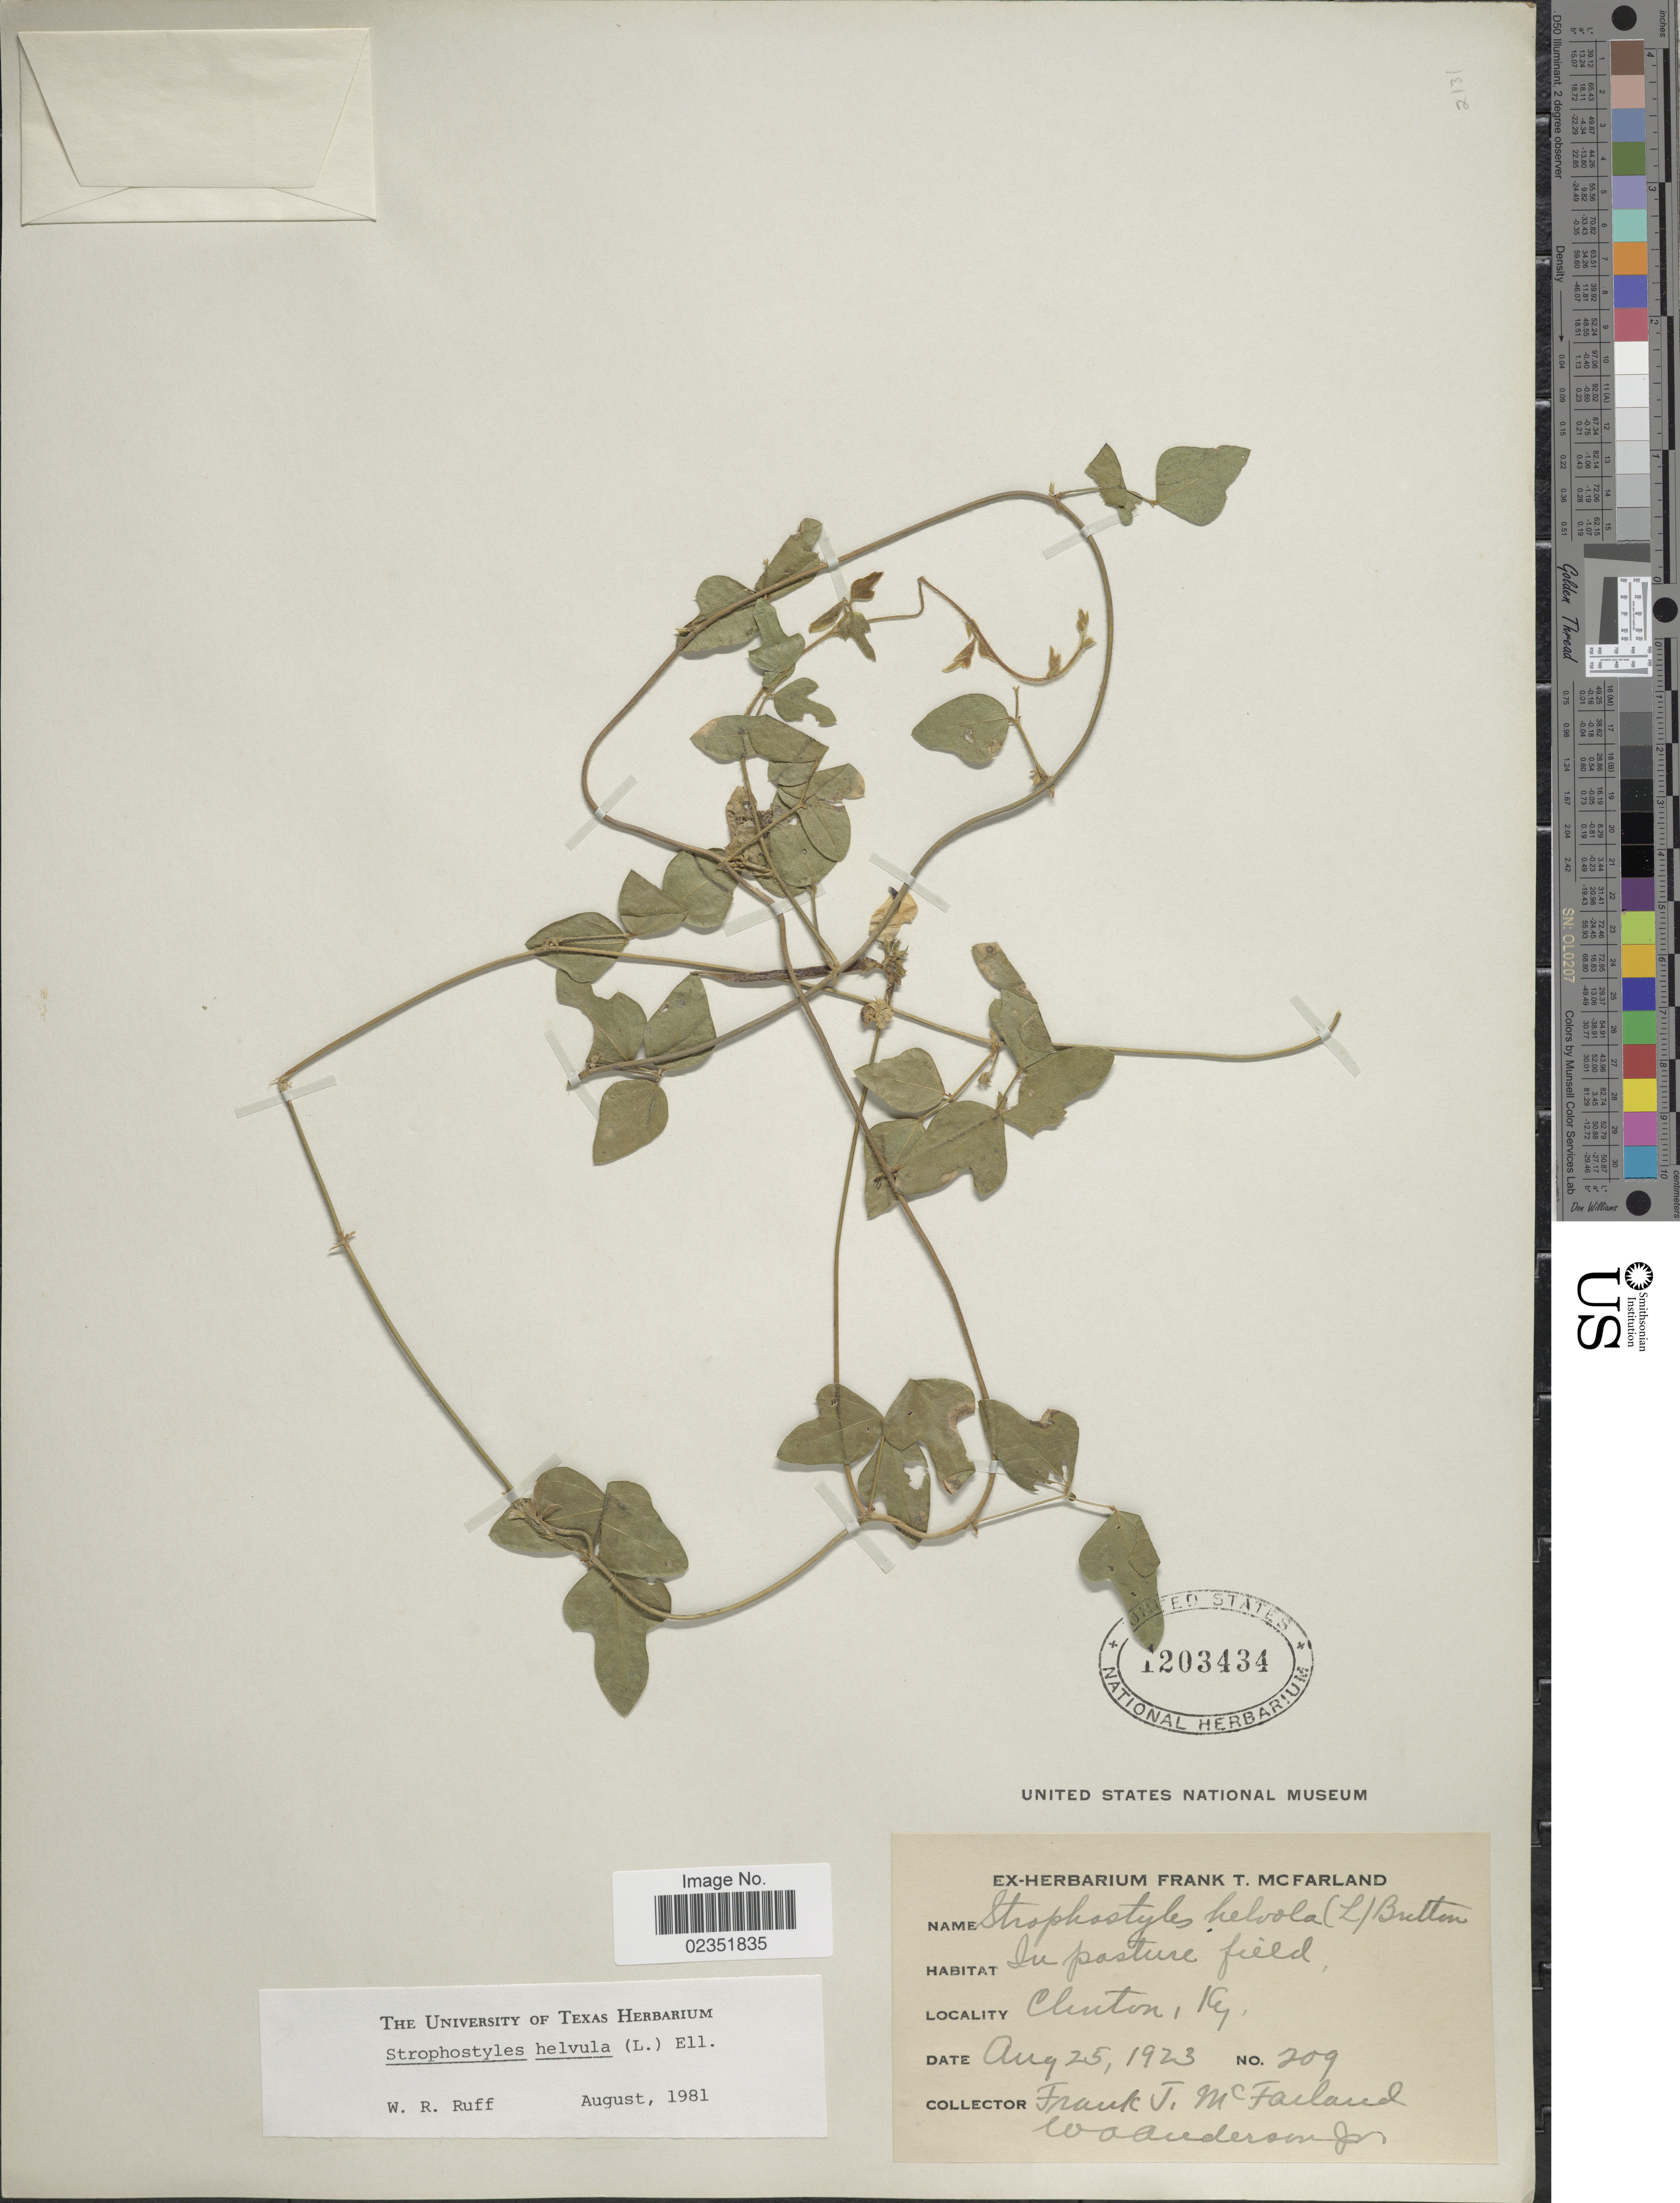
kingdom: Plantae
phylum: Tracheophyta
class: Magnoliopsida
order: Fabales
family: Fabaceae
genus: Strophostyles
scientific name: Strophostyles helvola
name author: (L.) Elliott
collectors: F. McFarland & W. A. Anderson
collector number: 209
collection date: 1923-08-25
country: United States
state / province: Kentucky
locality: In pasture field, Clinton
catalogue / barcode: US 1203434